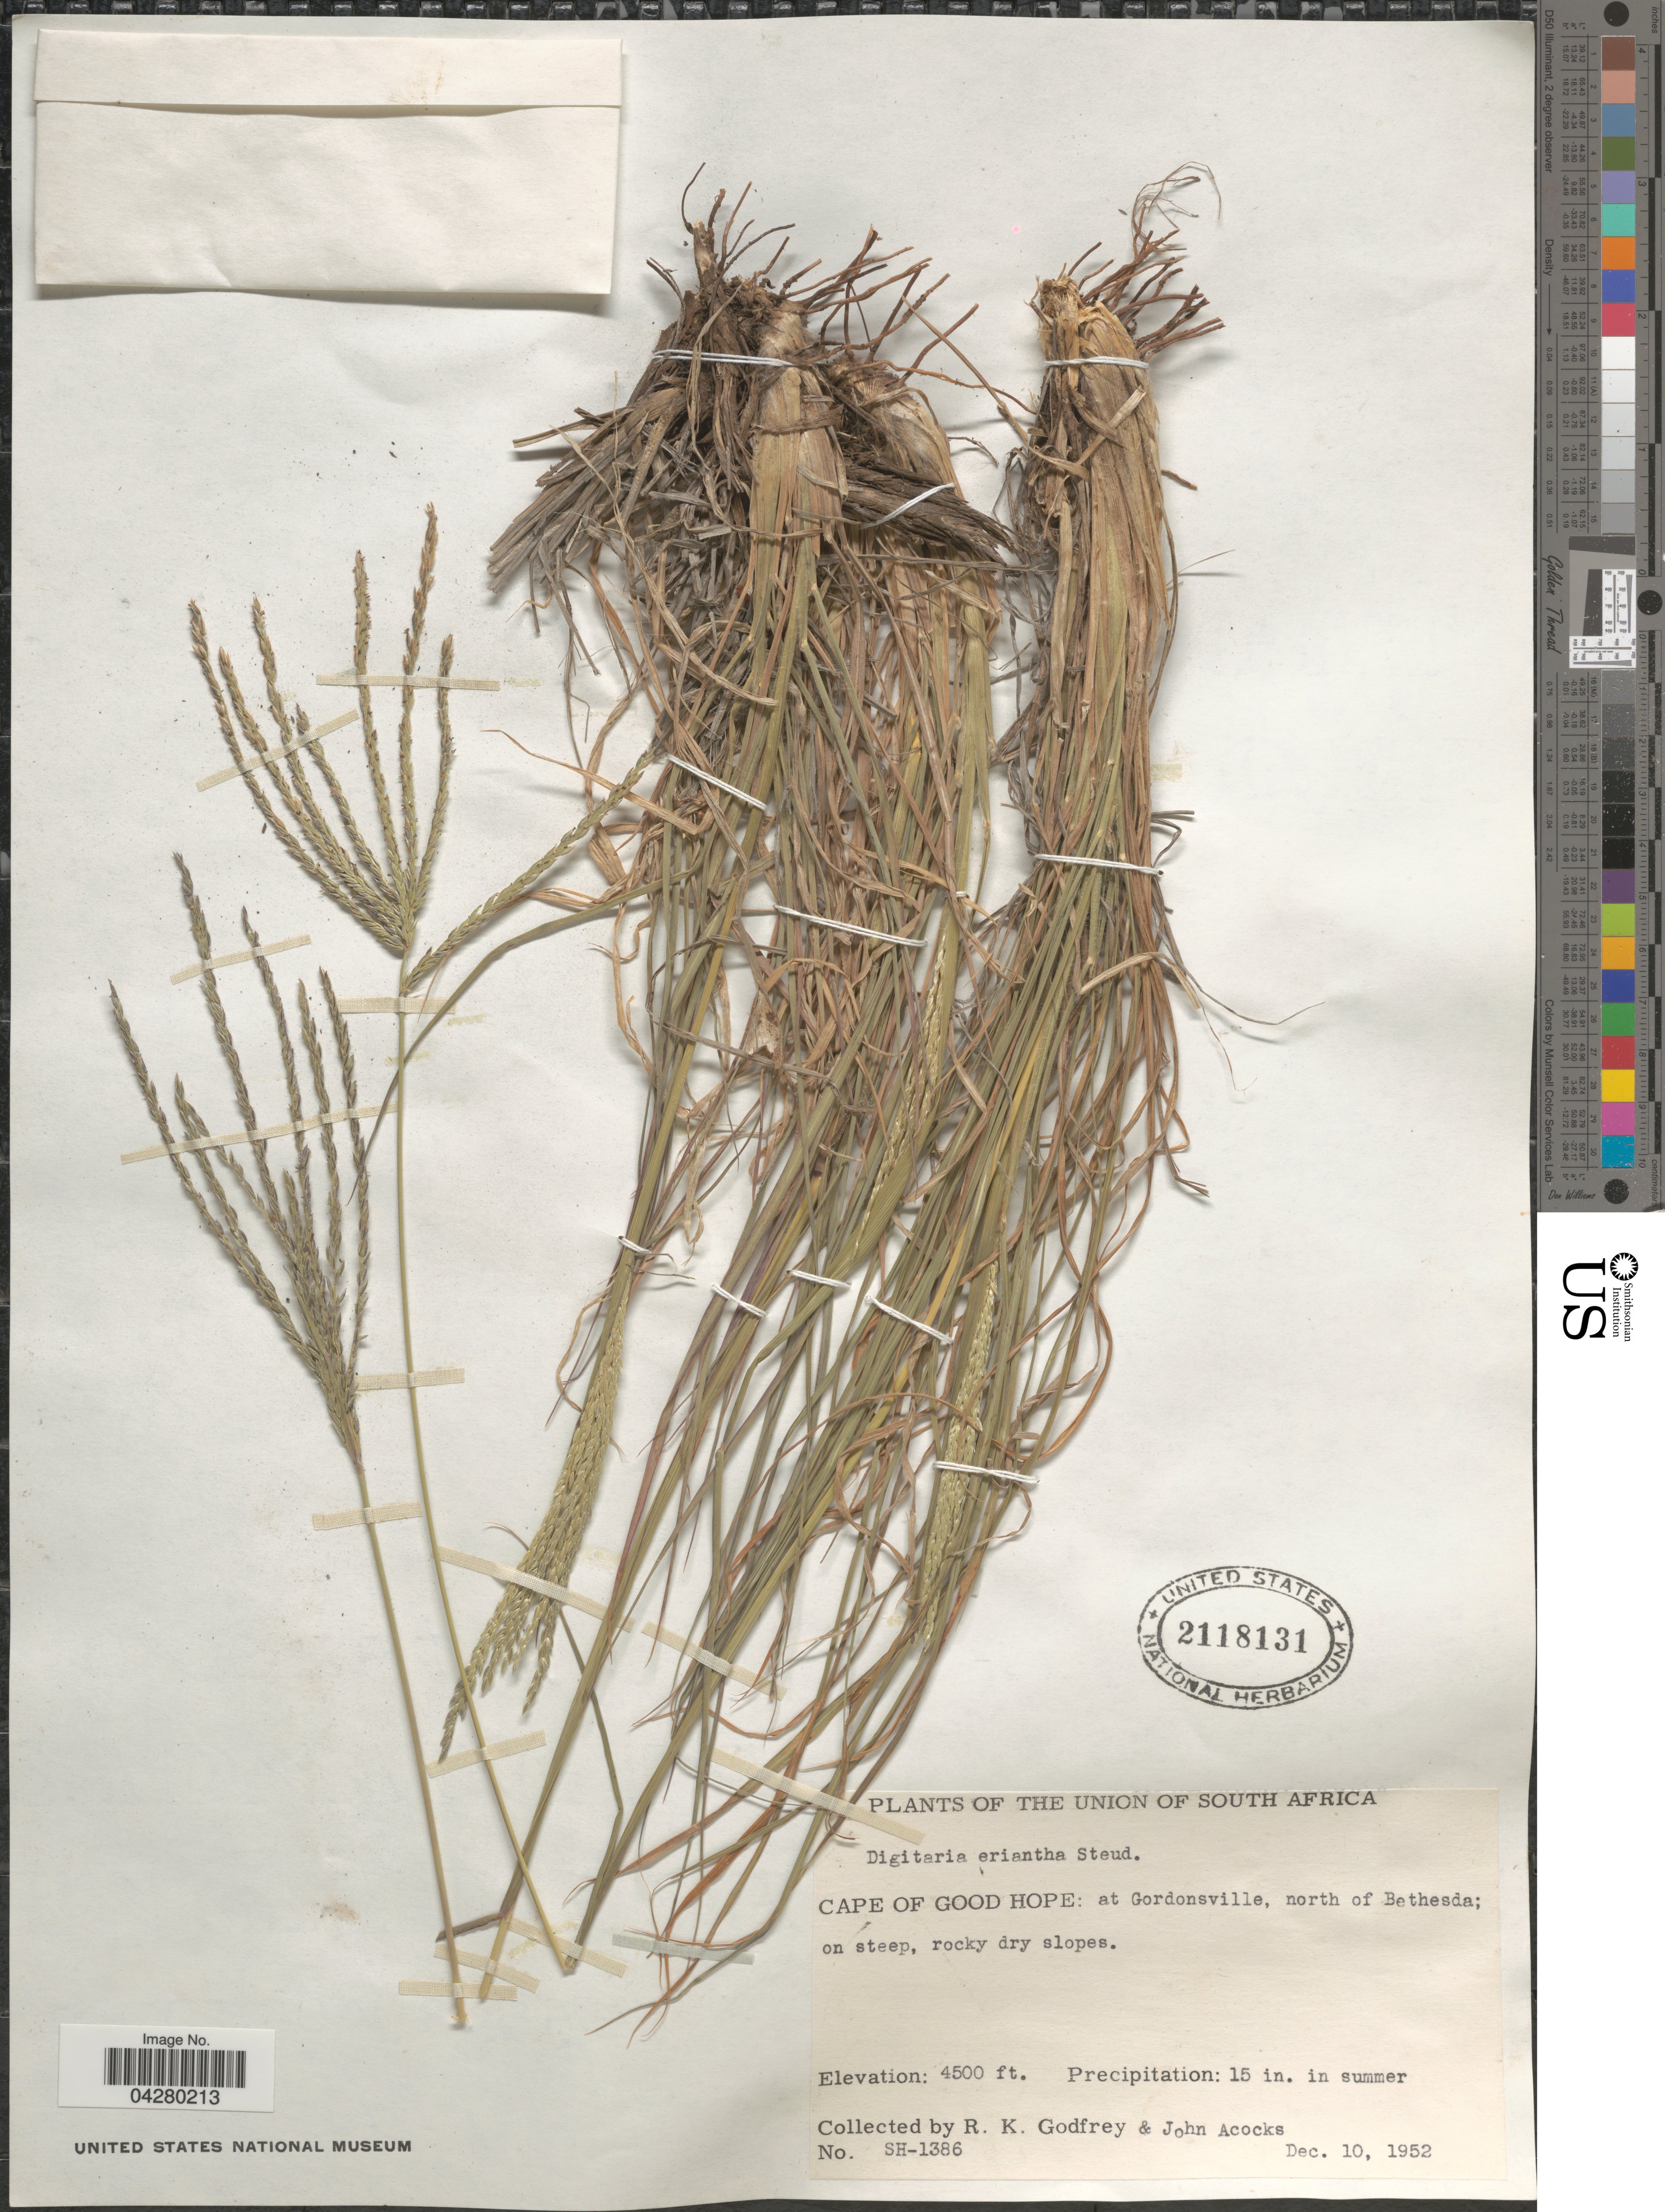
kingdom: Plantae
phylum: Tracheophyta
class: Liliopsida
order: Poales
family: Poaceae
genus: Digitaria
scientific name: Digitaria eriantha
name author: Steud.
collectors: R. K. Godfrey & J. P. Acocks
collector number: SH-1386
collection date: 1952-12-10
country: South Africa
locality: Union of South Africa. Cape of Good Hope: at Gordonsville, north of Bethesda; on steep, rocky dry slopes.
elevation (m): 1372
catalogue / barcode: US 2118131